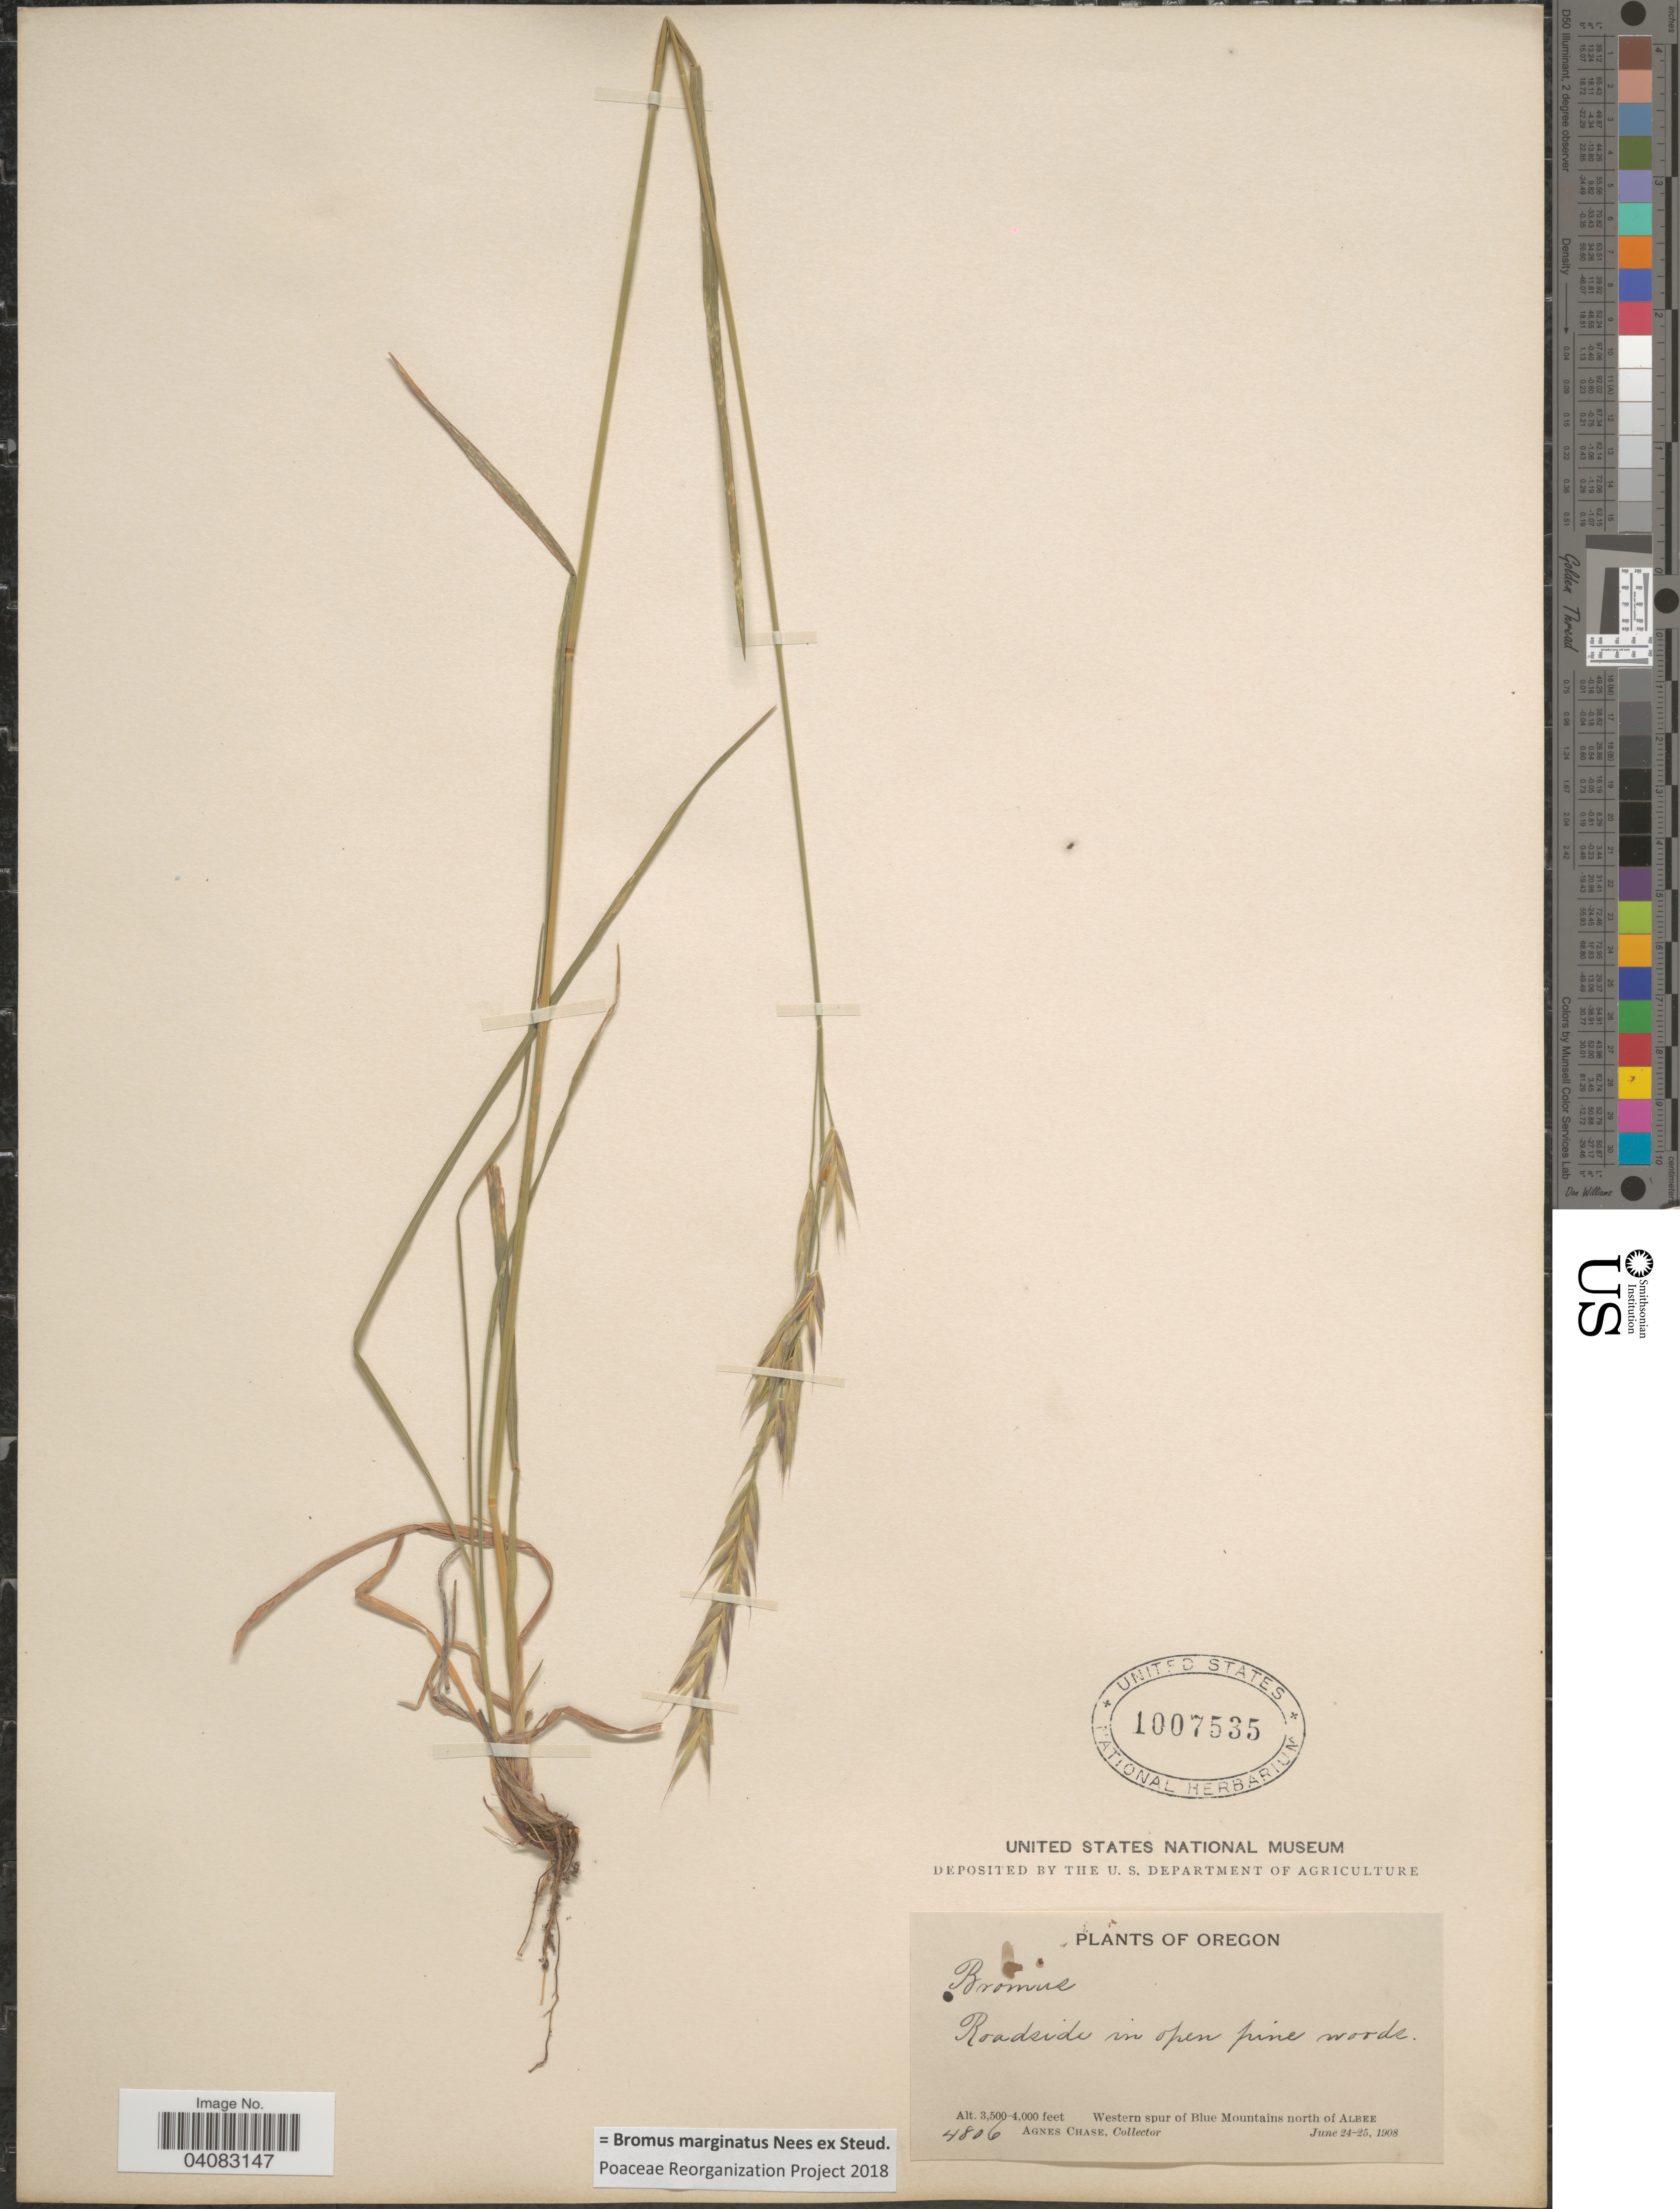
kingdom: Plantae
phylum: Tracheophyta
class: Liliopsida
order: Poales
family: Poaceae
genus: Bromus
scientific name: Bromus marginatus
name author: Nees ex Steud.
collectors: A. Chase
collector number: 4806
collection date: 1908-06-24/1908-06-25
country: United States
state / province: Oregon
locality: Western spur of Blue Mountains north of Albee.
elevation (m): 1067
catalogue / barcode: US 1007535